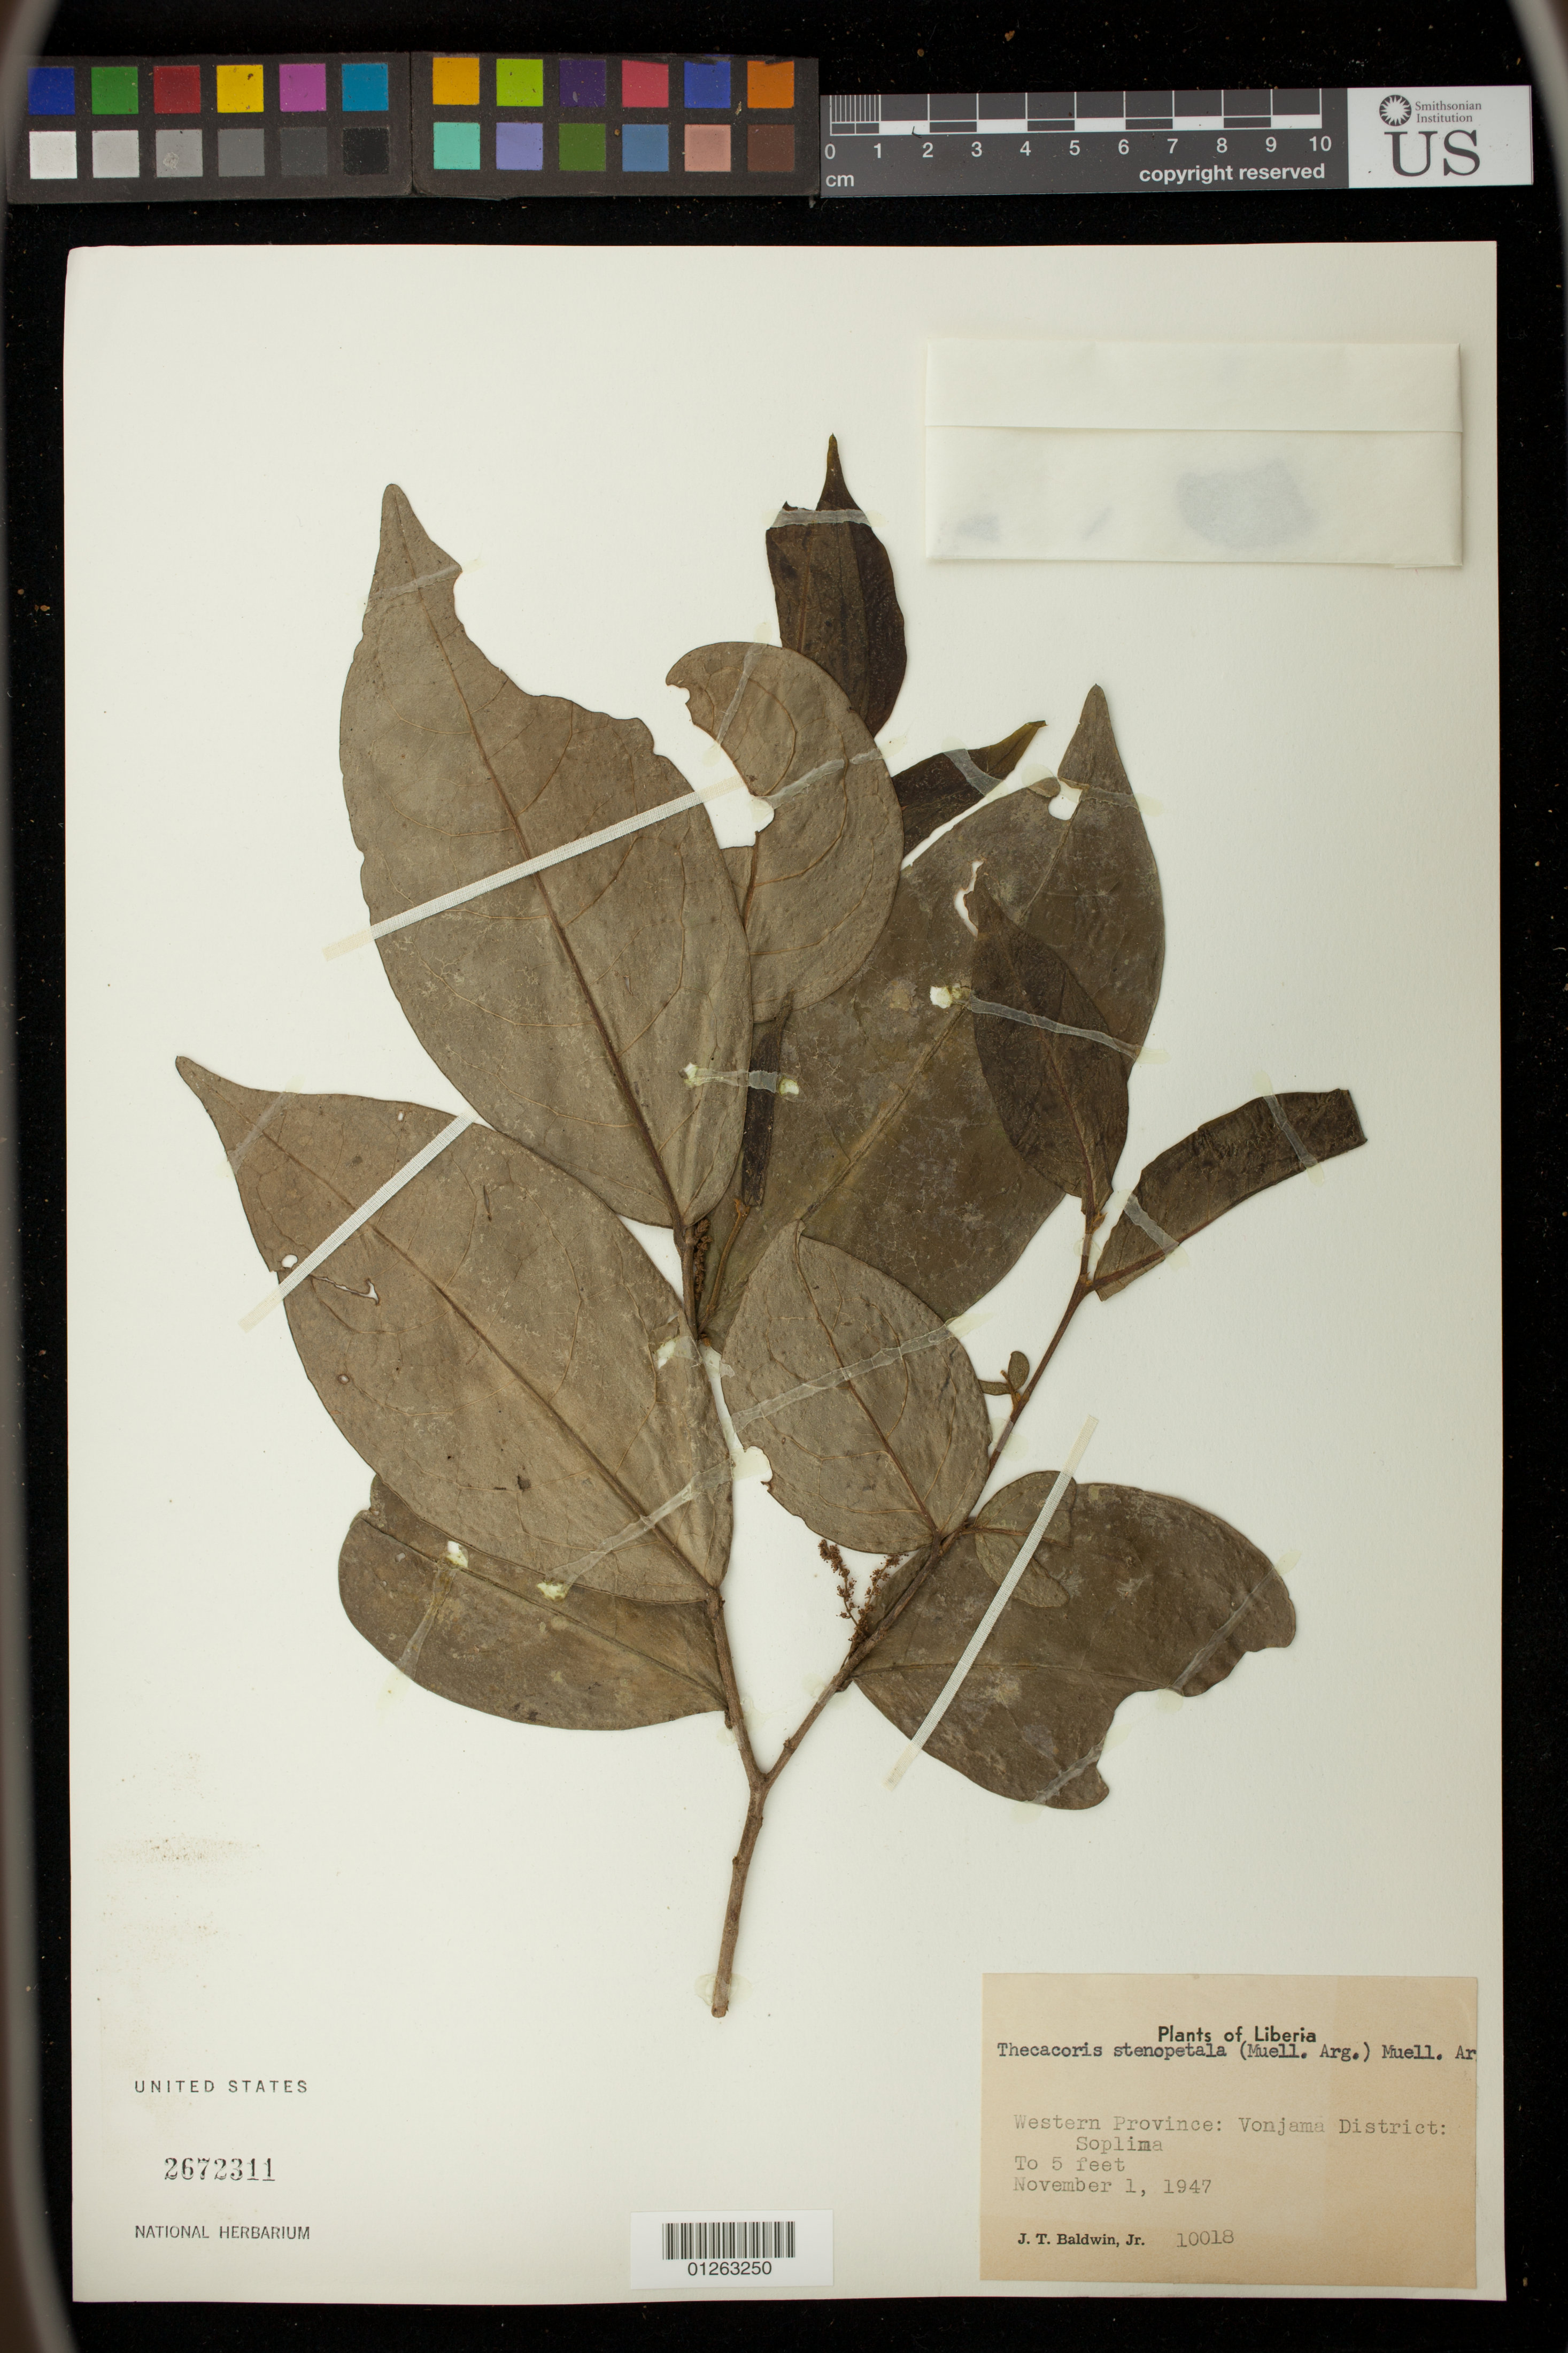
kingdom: Plantae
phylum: Tracheophyta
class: Magnoliopsida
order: Malpighiales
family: Phyllanthaceae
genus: Thecacoris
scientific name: Thecacoris stenopetala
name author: (Müll. Arg.) Müll. Arg.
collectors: J. T. Baldwin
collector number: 10018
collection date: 1947-11-01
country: Liberia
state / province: Lofa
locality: Western Province: Voinjama [[Vonjama District]]: Soplima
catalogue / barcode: US 2672311